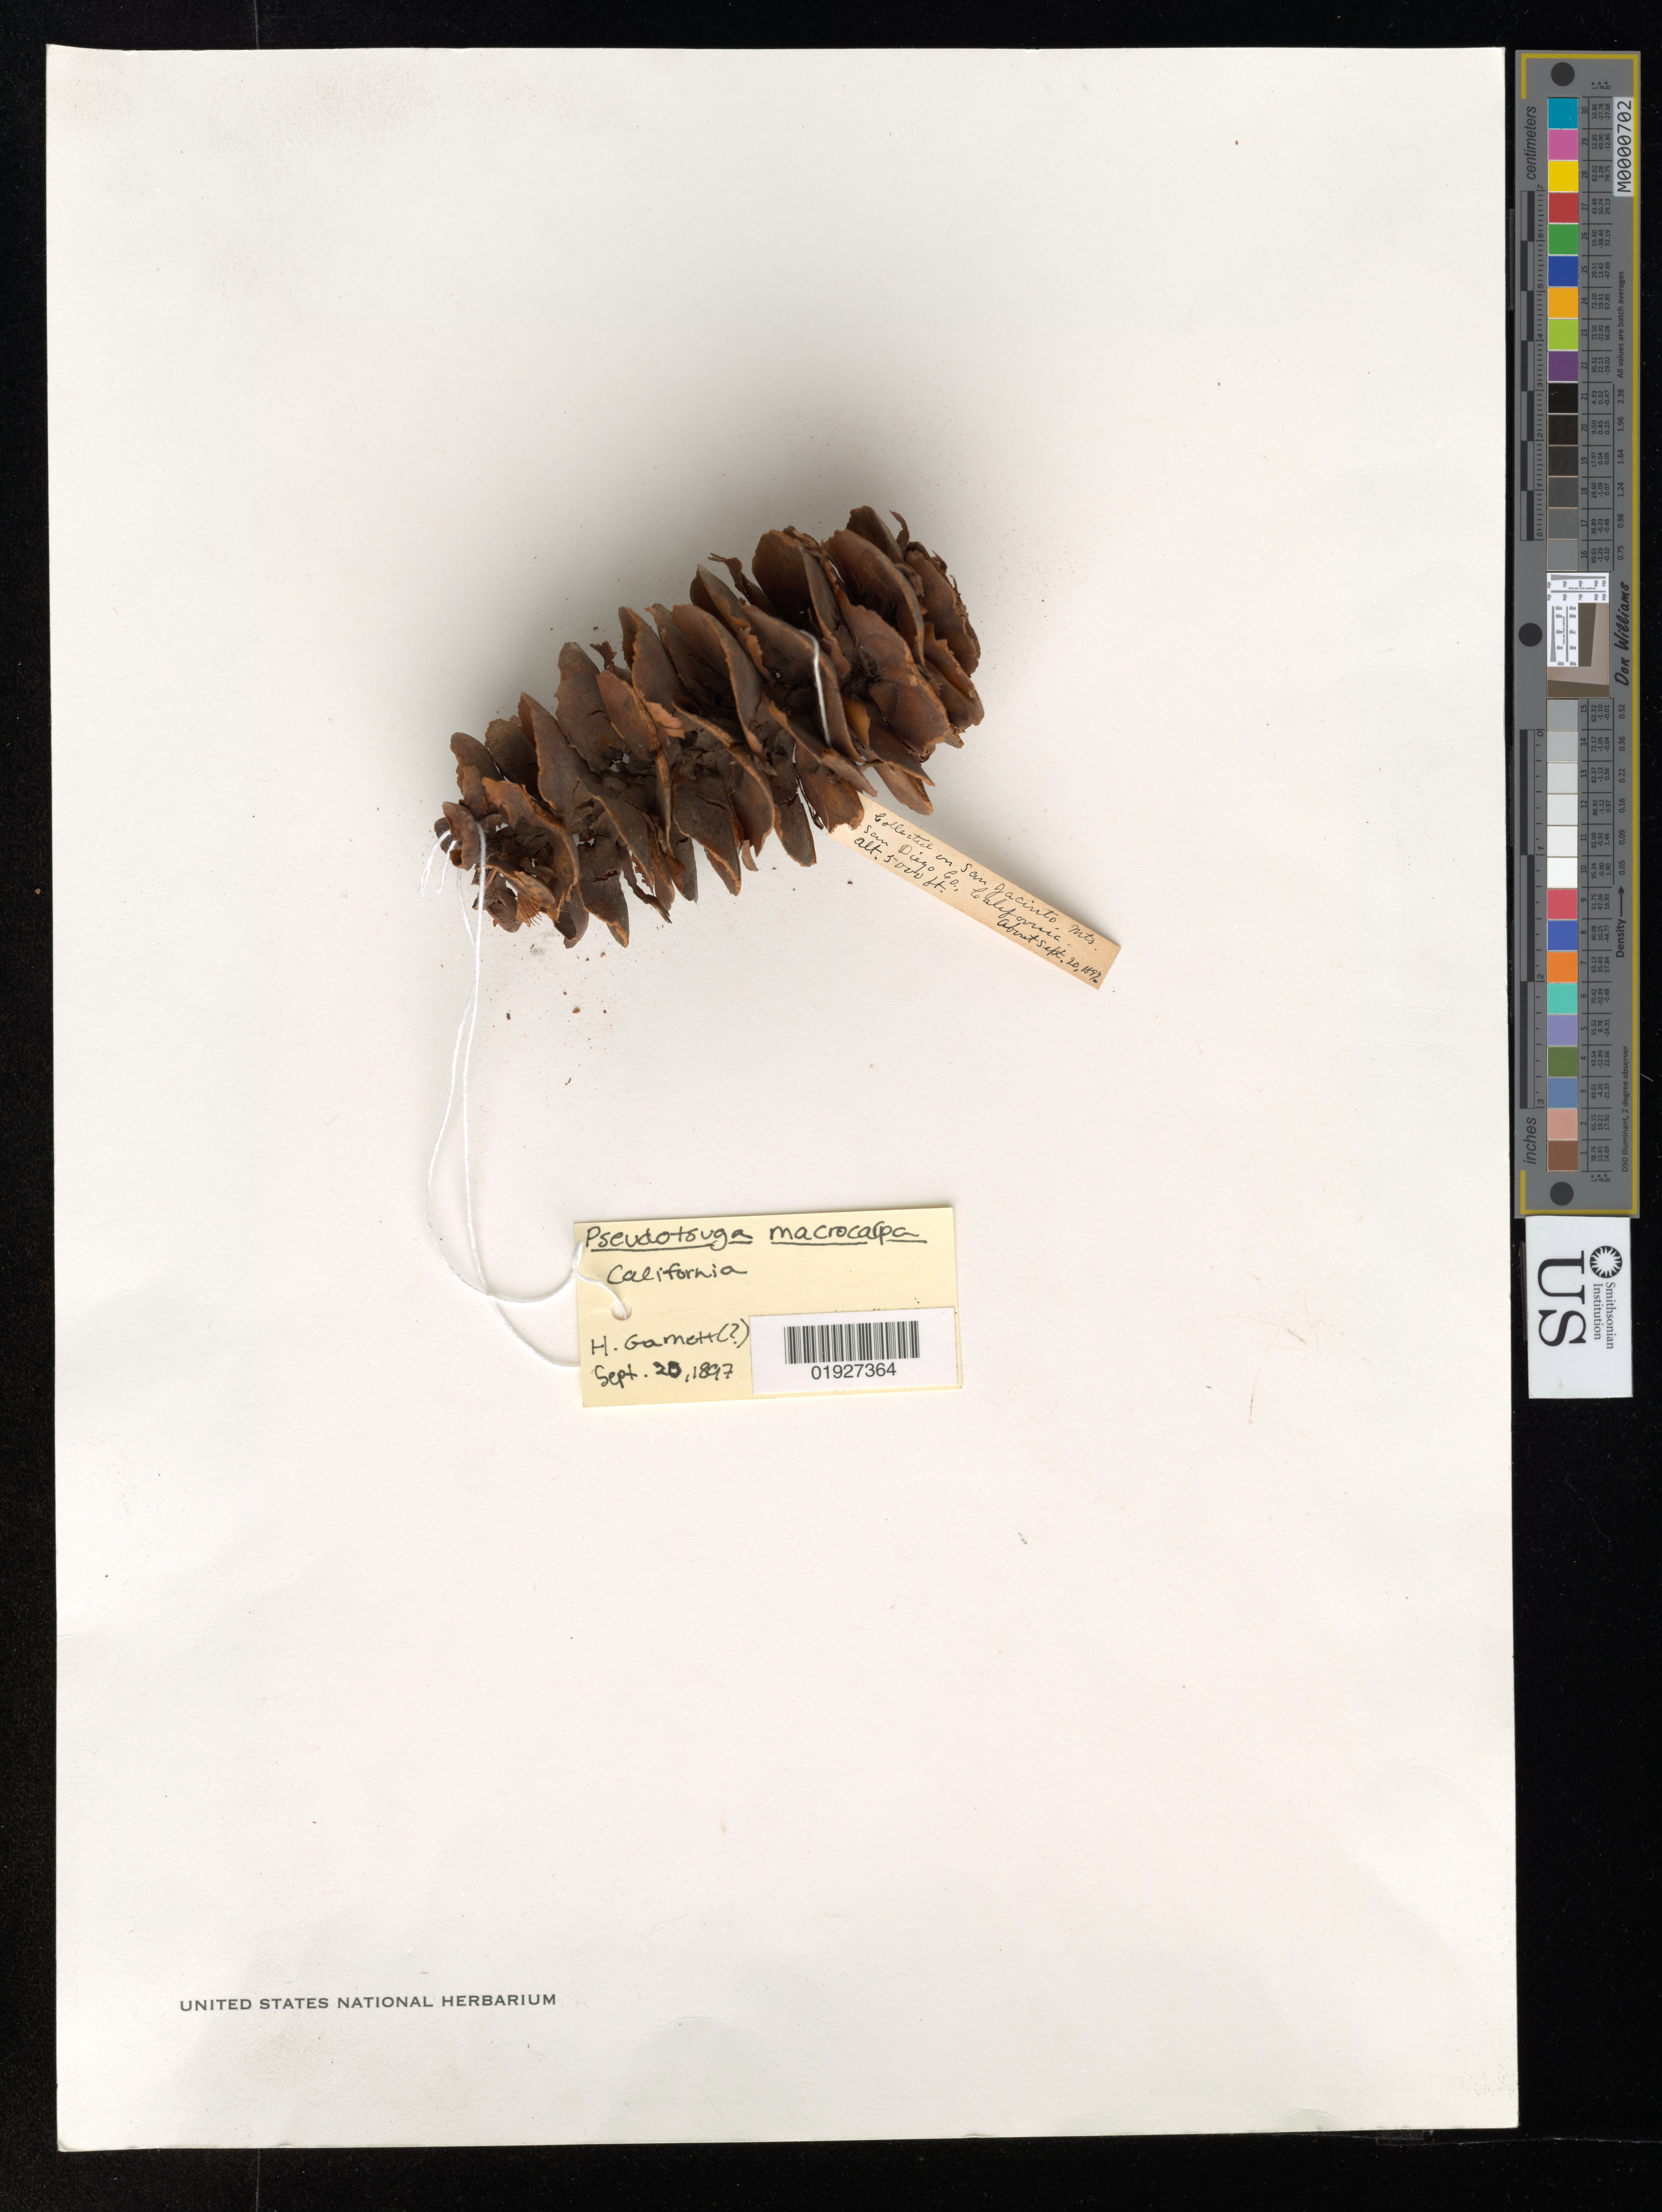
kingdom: Plantae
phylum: Tracheophyta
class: Pinopsida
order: Pinales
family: Pinaceae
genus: Pseudotsuga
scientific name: Pseudotsuga macrocarpa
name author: (Vasey) Mayr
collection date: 1897-09-20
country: United States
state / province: California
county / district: San Diego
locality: San Jacinto Mts.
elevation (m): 1524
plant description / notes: Collector name is difficult to read. It might say H. Garnett.